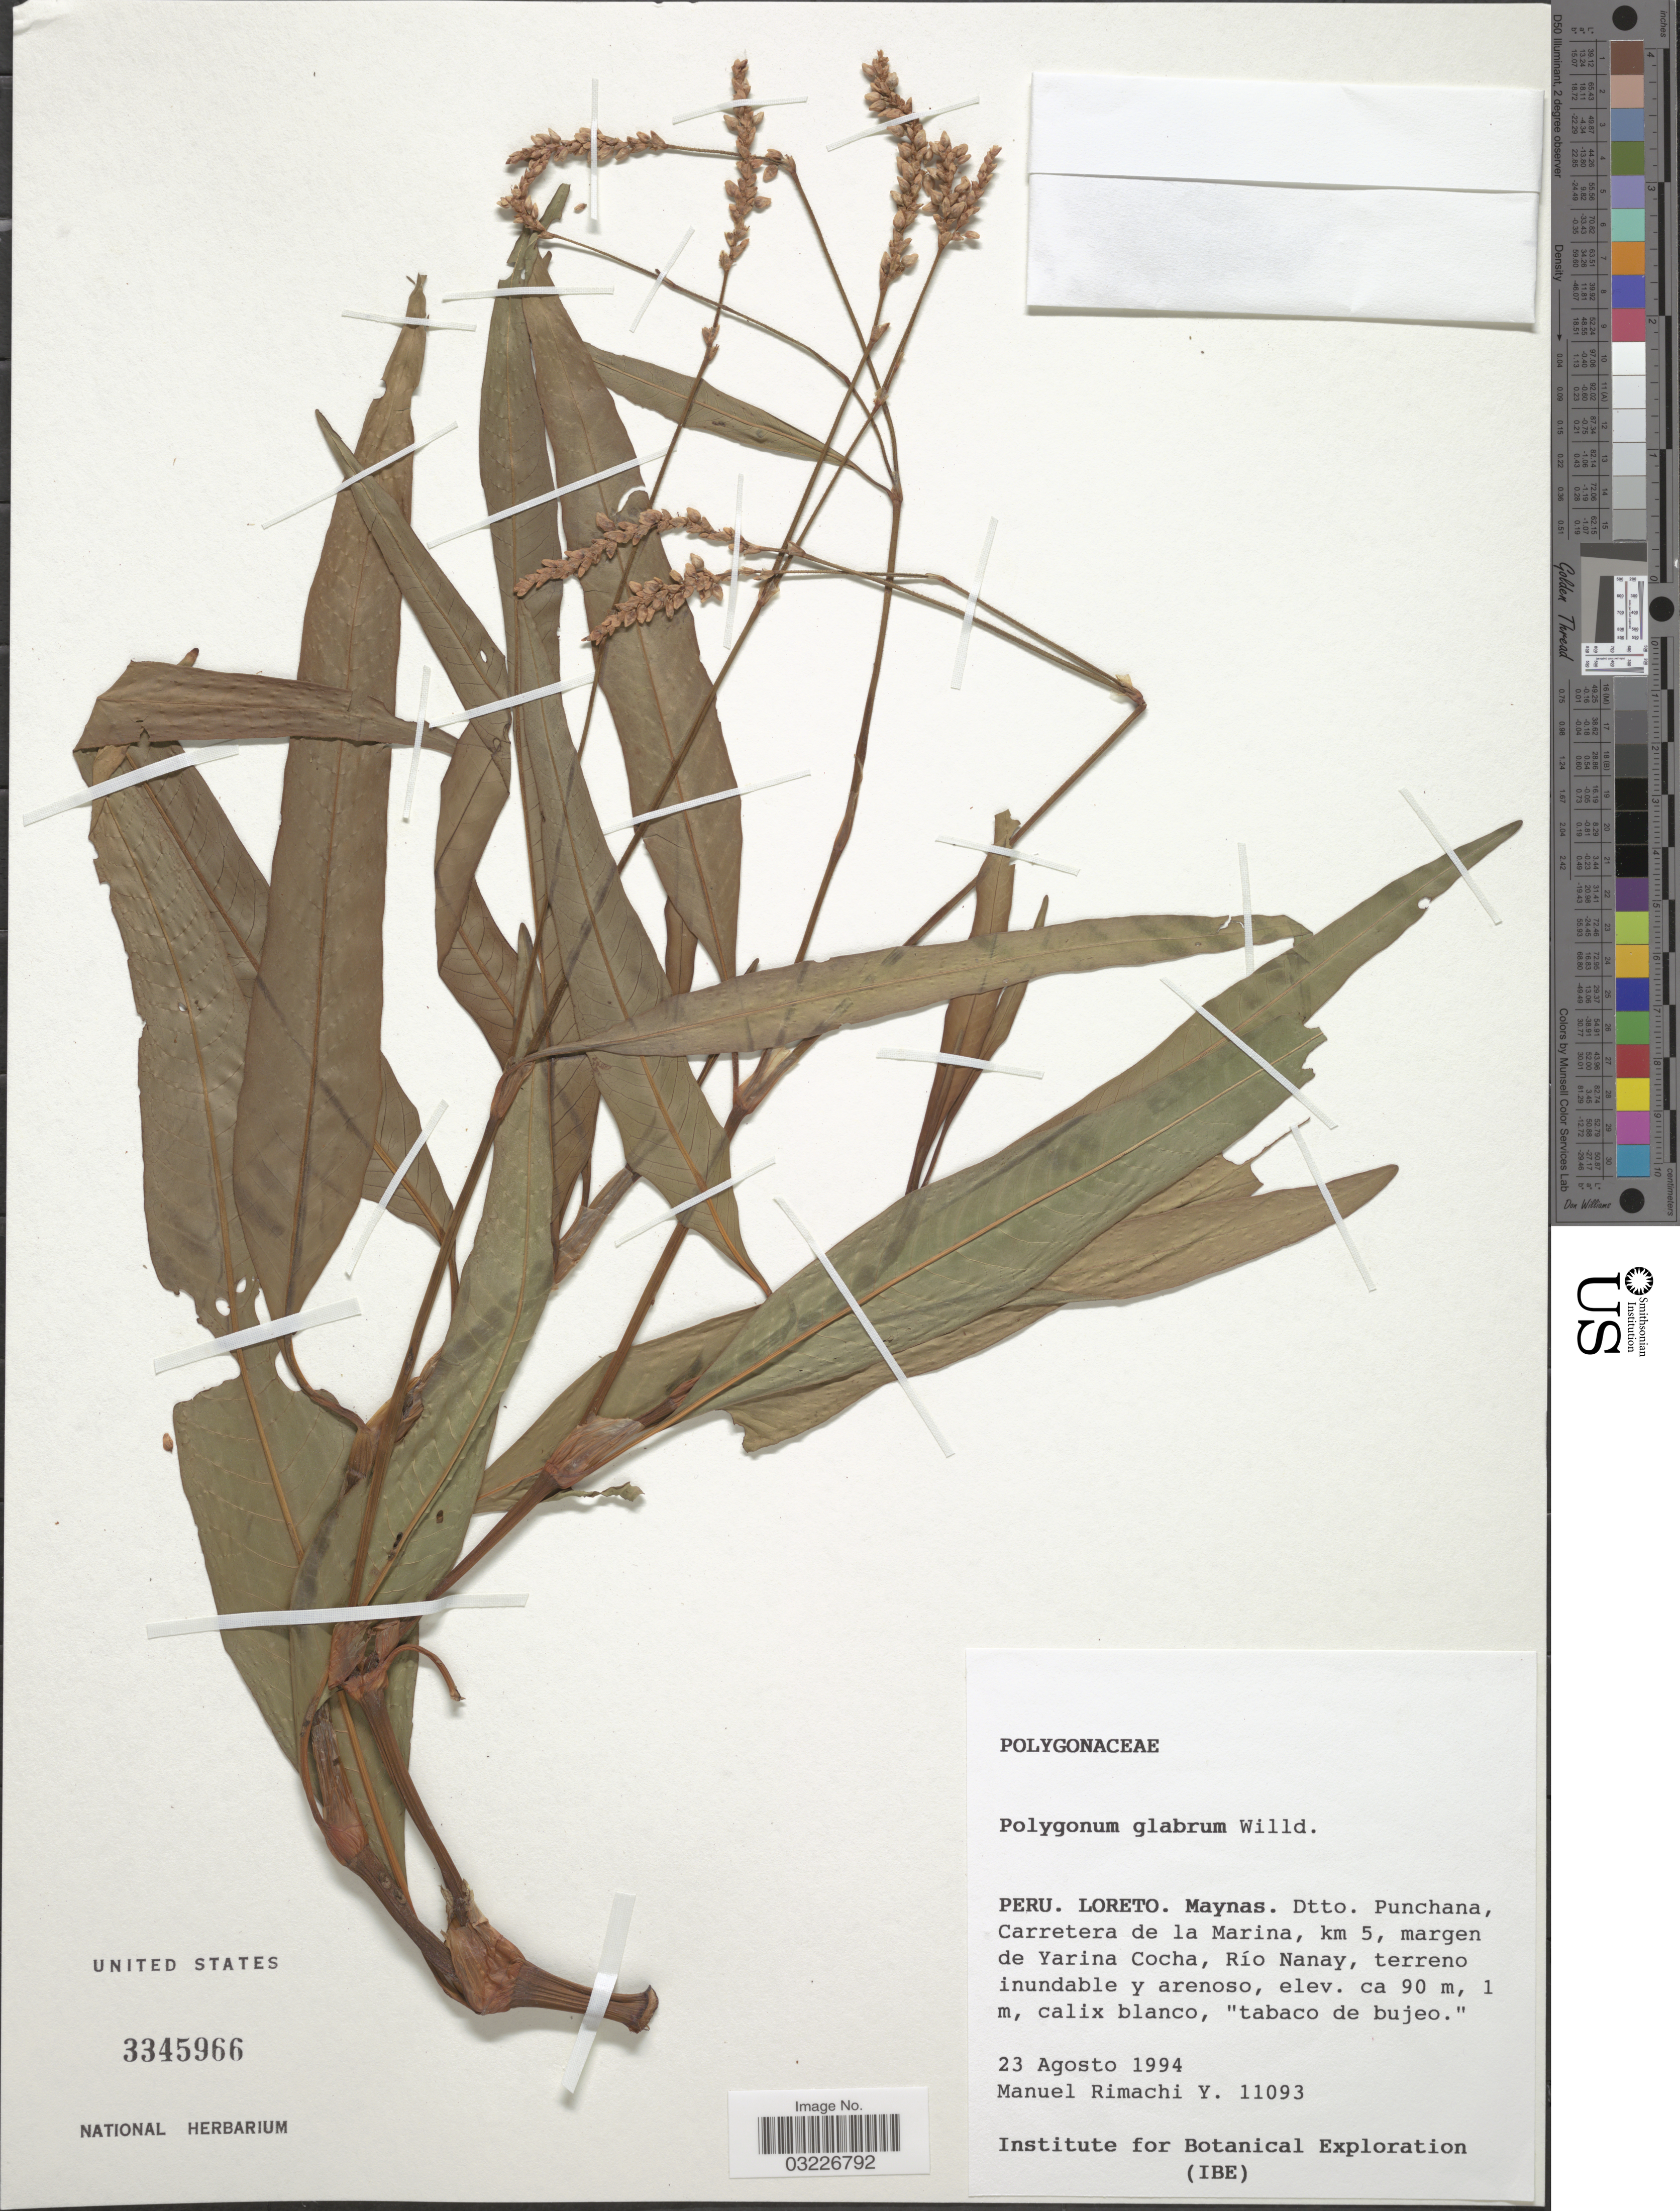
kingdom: Plantae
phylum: Tracheophyta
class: Magnoliopsida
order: Caryophyllales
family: Polygonaceae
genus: Polygonum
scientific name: Polygonum glabrum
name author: Willd.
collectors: M. Rimachi Y.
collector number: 11093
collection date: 1994-08-23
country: Peru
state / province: Loreto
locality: Maynas. Dtto. Punchana. Carretera de la Marina, km 5, margen de Yarina Cocha, Río Nanay, terreno inundable y arenoso.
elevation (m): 90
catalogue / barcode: US 3345966